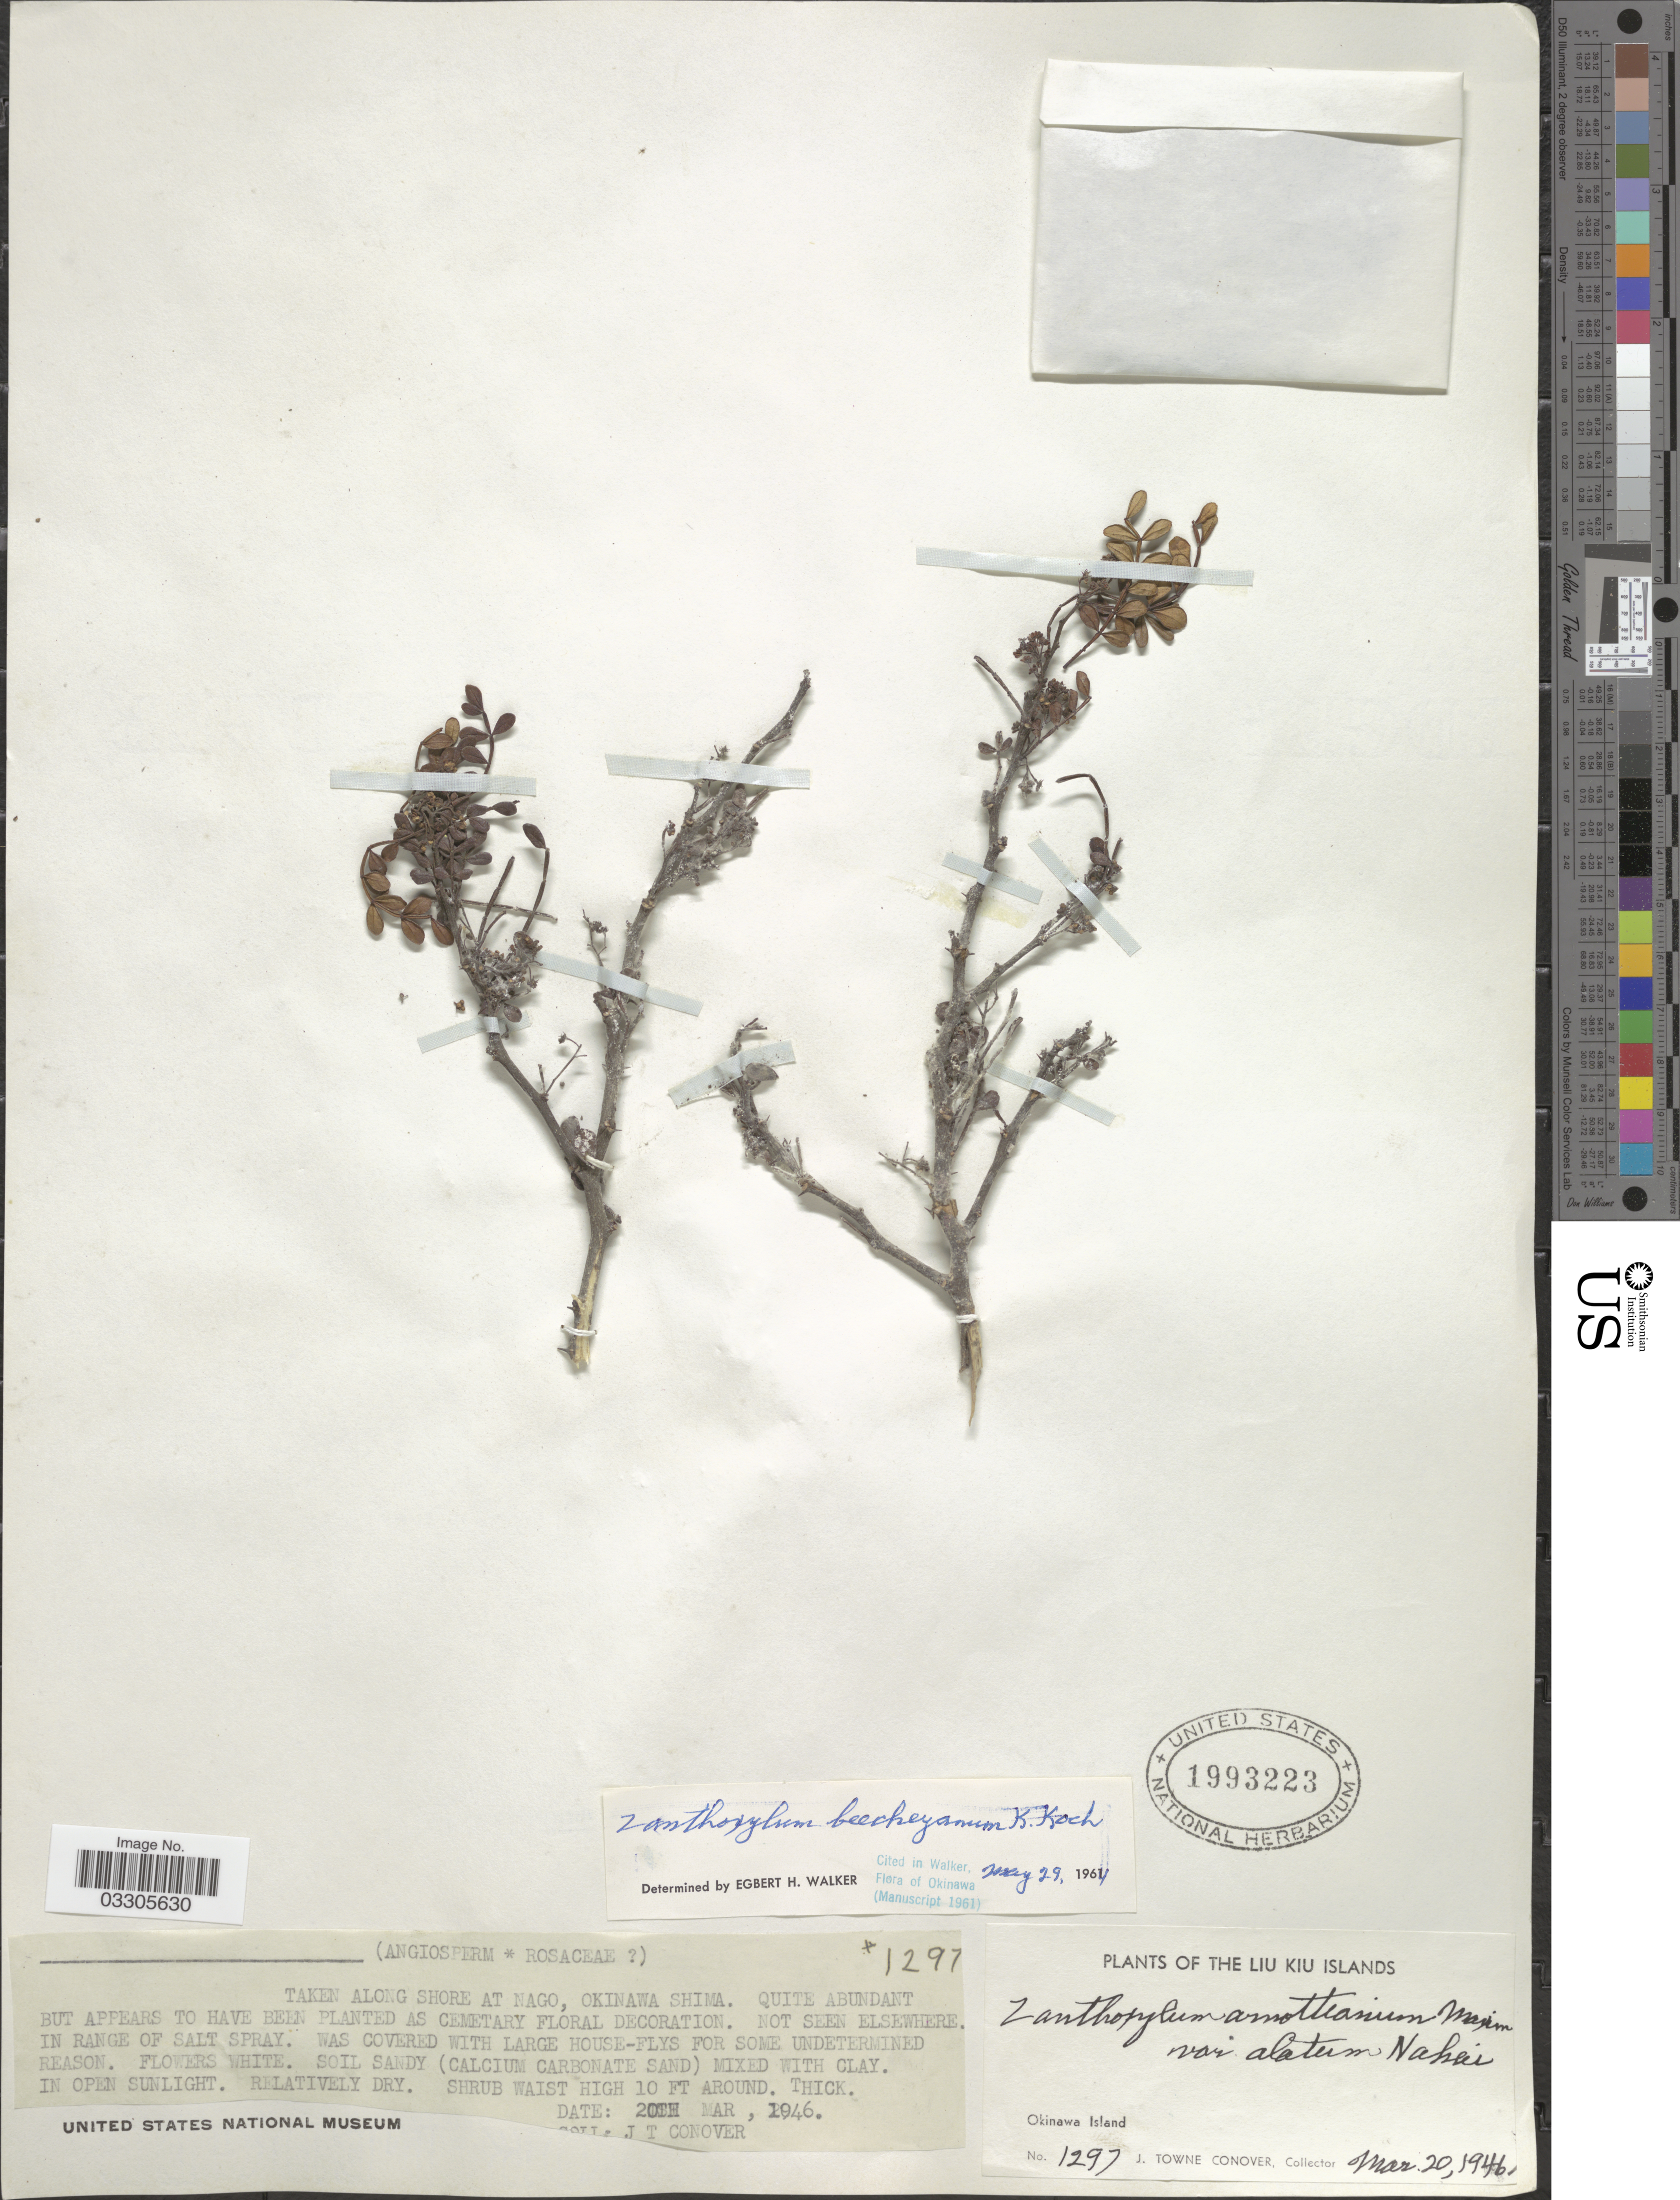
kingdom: Plantae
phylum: Tracheophyta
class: Magnoliopsida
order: Sapindales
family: Rutaceae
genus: Zanthoxylum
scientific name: Zanthoxylum beecheyanum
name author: K. Koch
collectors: J. T. Conover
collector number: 1297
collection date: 1946-03-20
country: Japan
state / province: Okinawa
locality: The Liu Kiu Islands, Okinawa Island, Taken along shore at Nago, Okinawa Shima.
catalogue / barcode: US 1993223